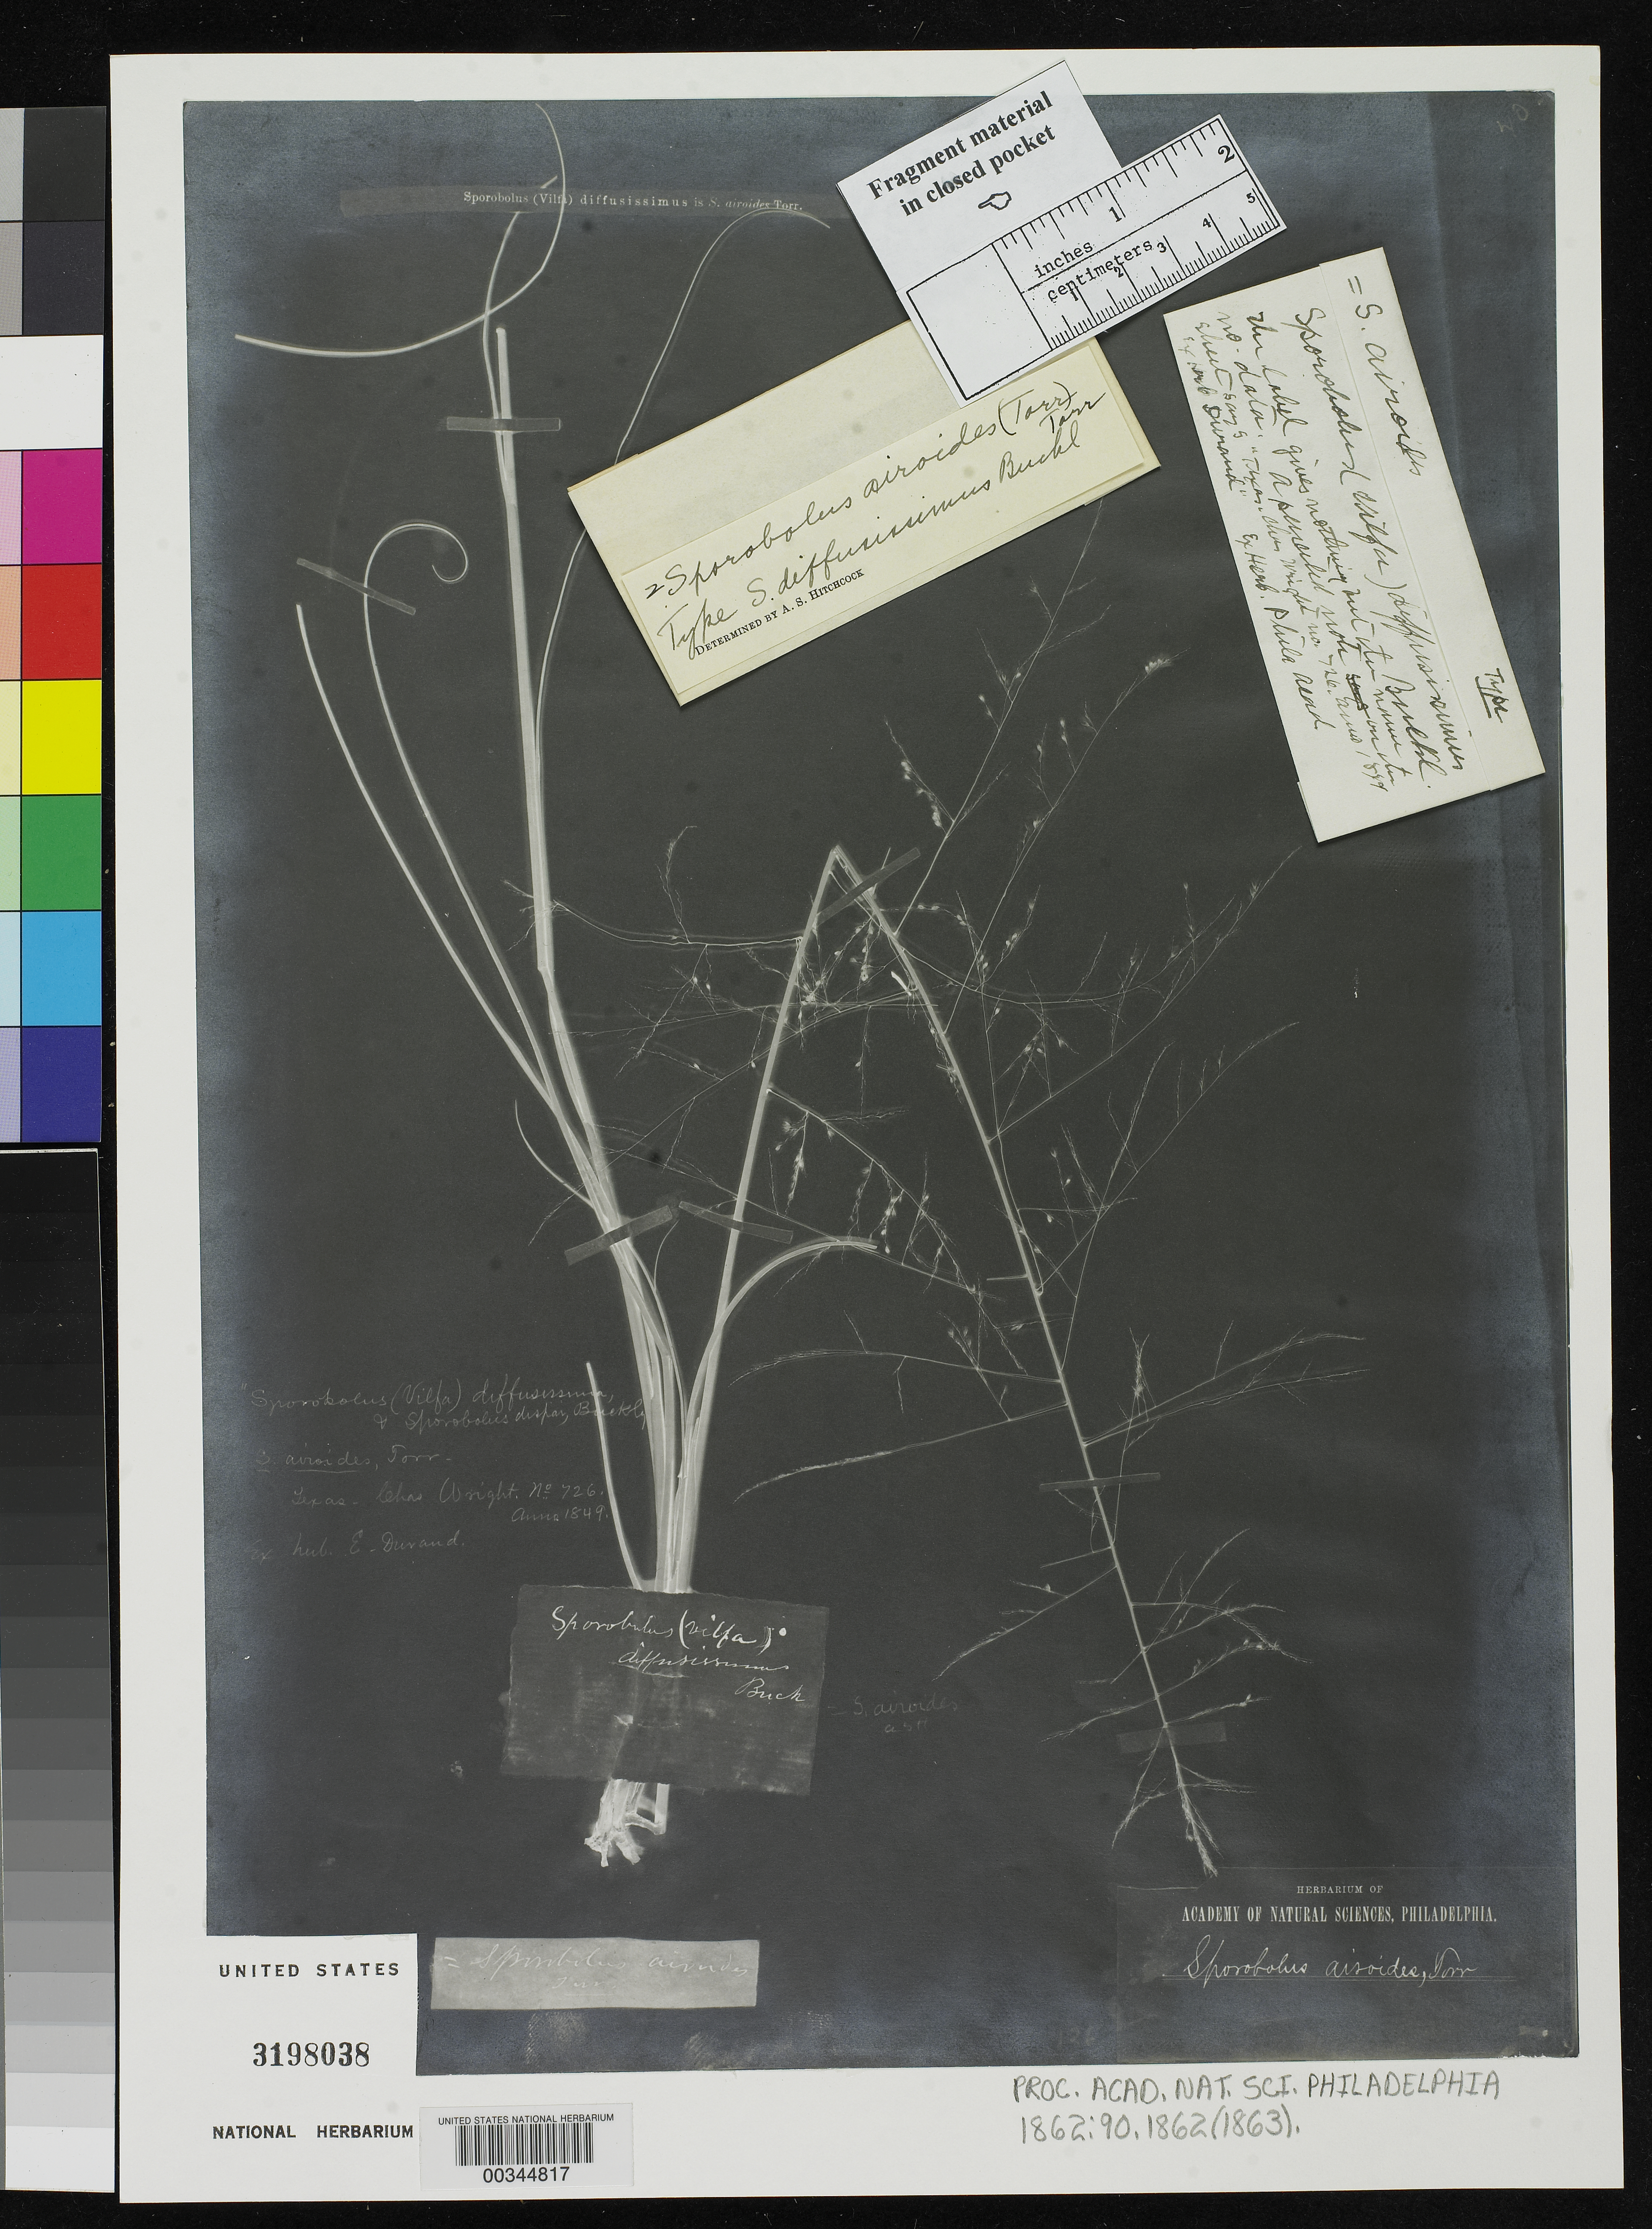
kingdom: Plantae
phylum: Tracheophyta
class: Liliopsida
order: Poales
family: Poaceae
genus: Sporobolus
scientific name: Sporobolus diffusissimus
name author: Buckley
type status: Type Collection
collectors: C. Wright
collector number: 726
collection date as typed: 1849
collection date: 1849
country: United States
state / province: Texas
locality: Western Texas.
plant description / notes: Photostat and fragmentary material of type specimen (s?) ex herb. Acad. Nat. Sci. Philadelphia (PH)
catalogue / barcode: US 3198038